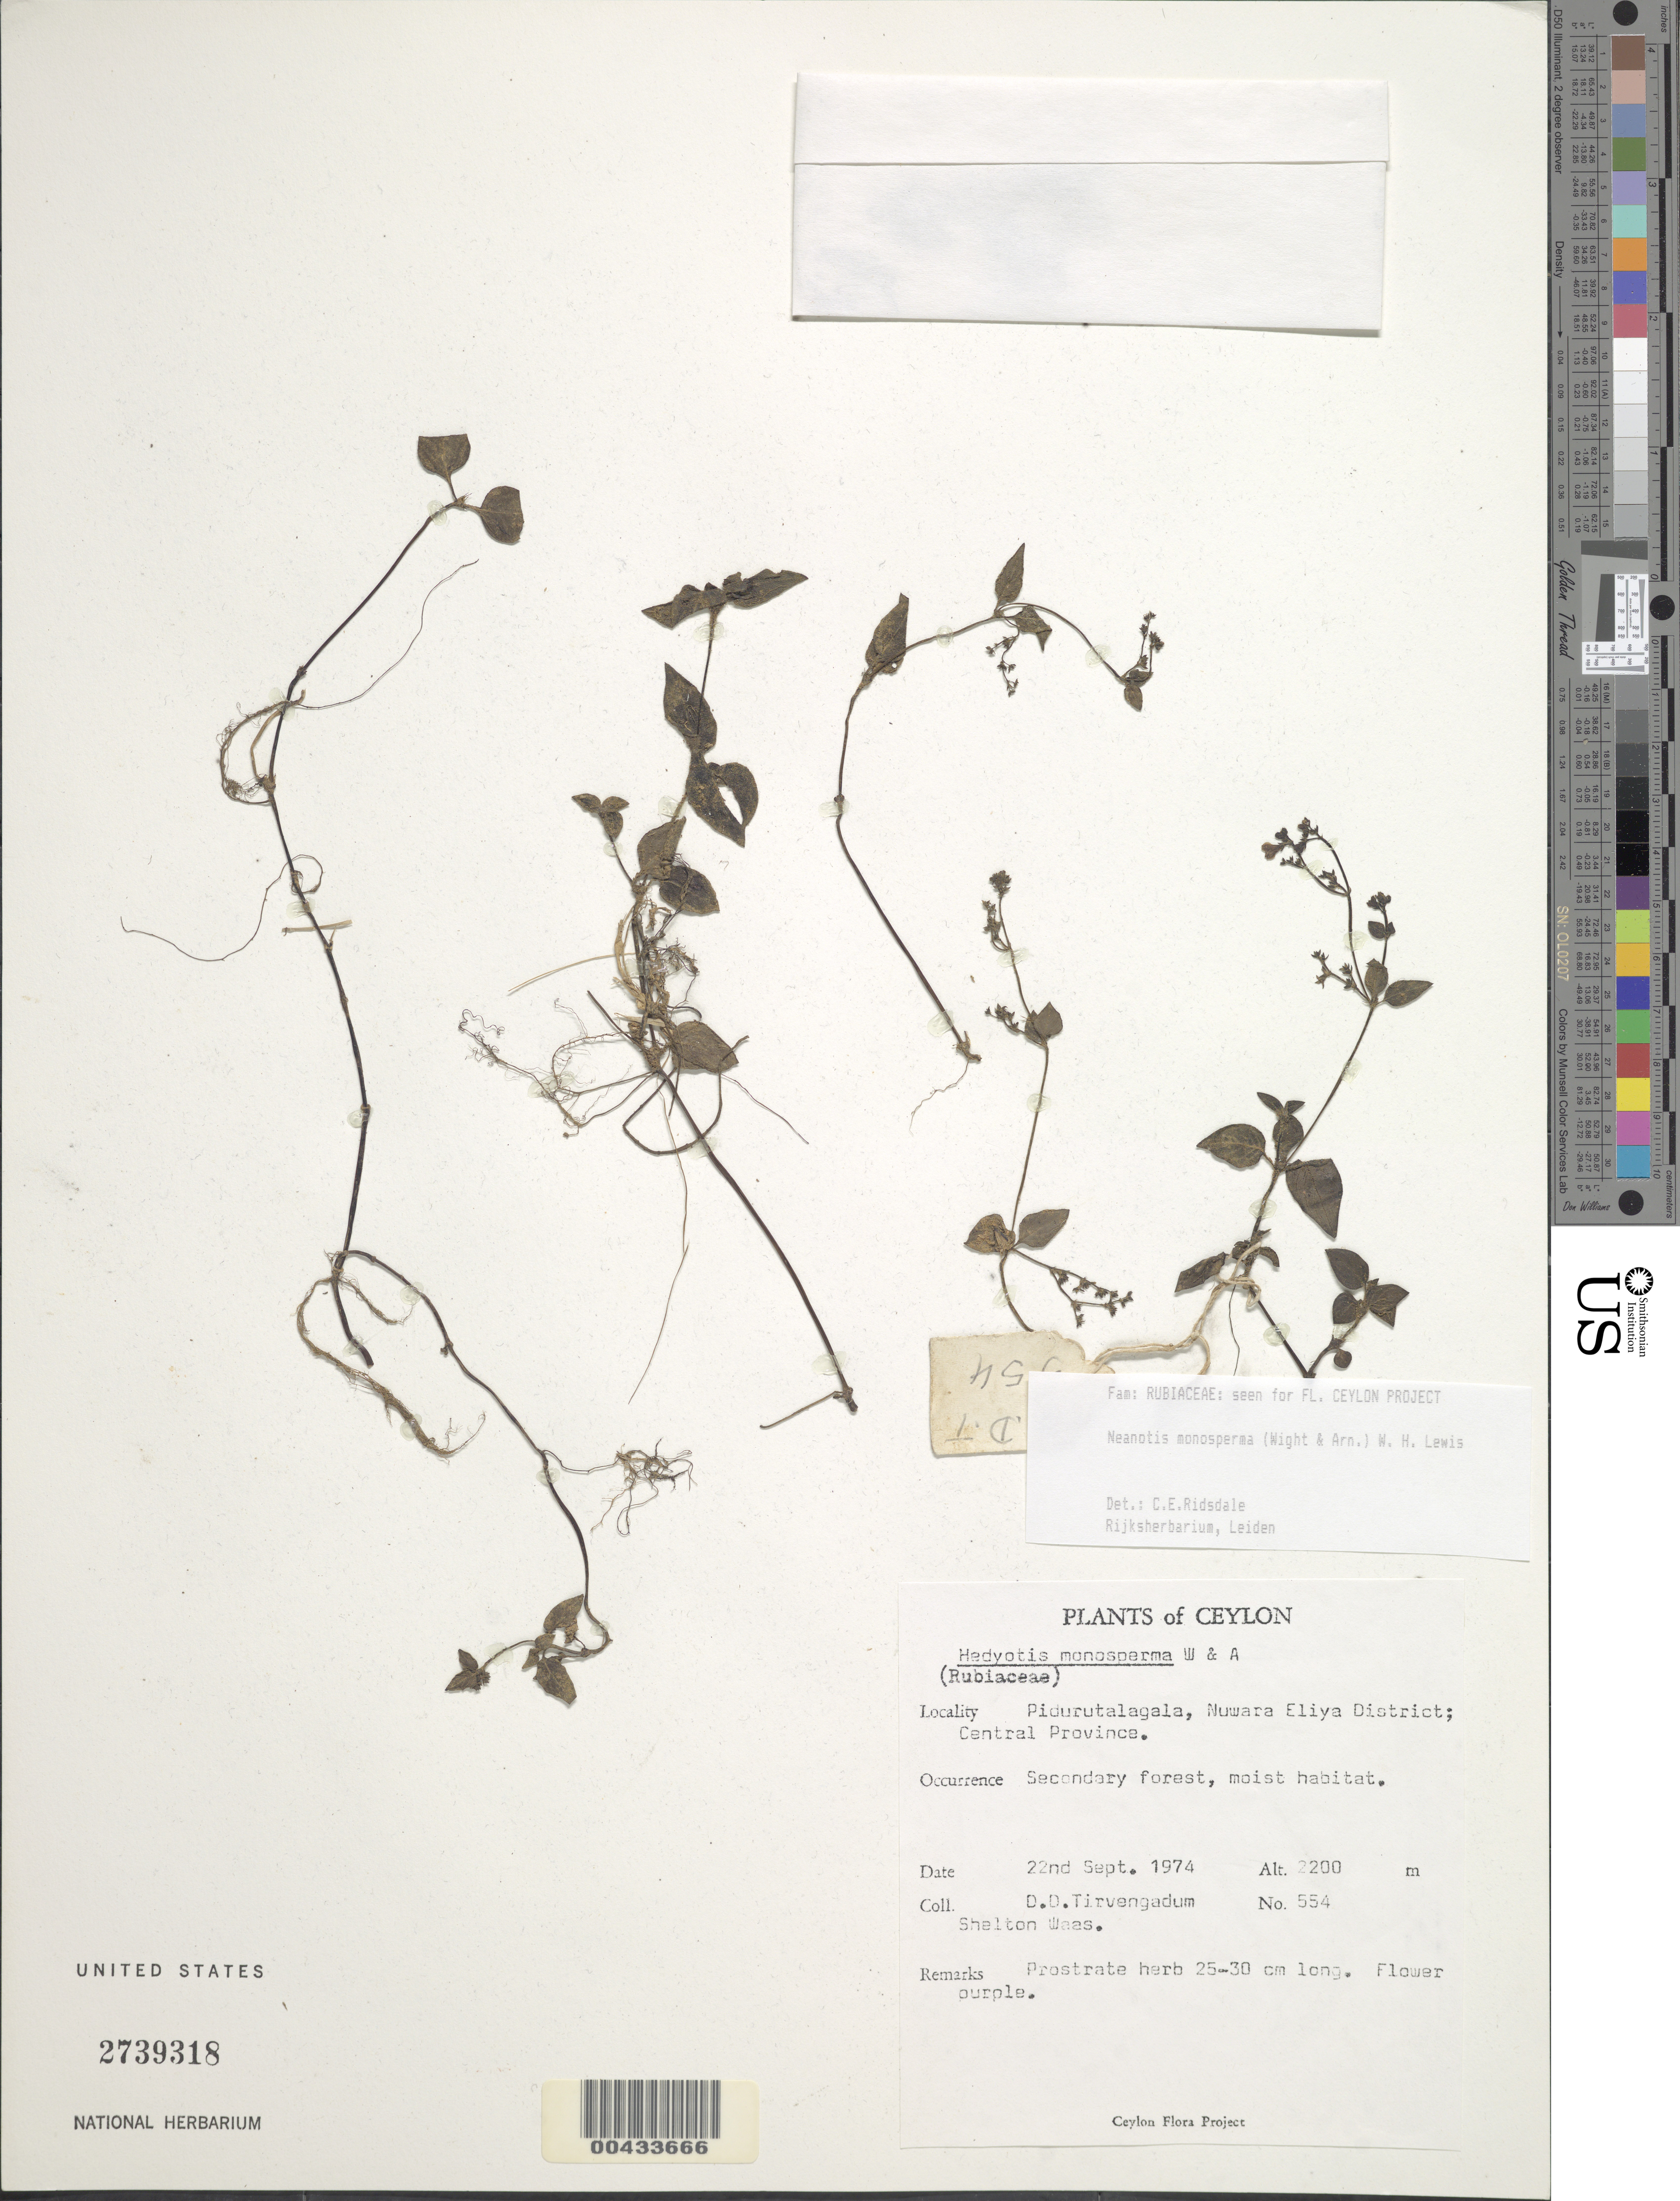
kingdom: Plantae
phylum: Tracheophyta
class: Magnoliopsida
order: Gentianales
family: Rubiaceae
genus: Neanotis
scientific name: Neanotis monosperma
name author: (Wight & Arn.) W.H. Lewis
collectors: D. Tirvengadum & S. Waas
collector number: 554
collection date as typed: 22 Sep 1974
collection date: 1974-09-22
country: Sri Lanka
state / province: Central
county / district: Nuwara Eliya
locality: Pidurutalagala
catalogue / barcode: US 2739318